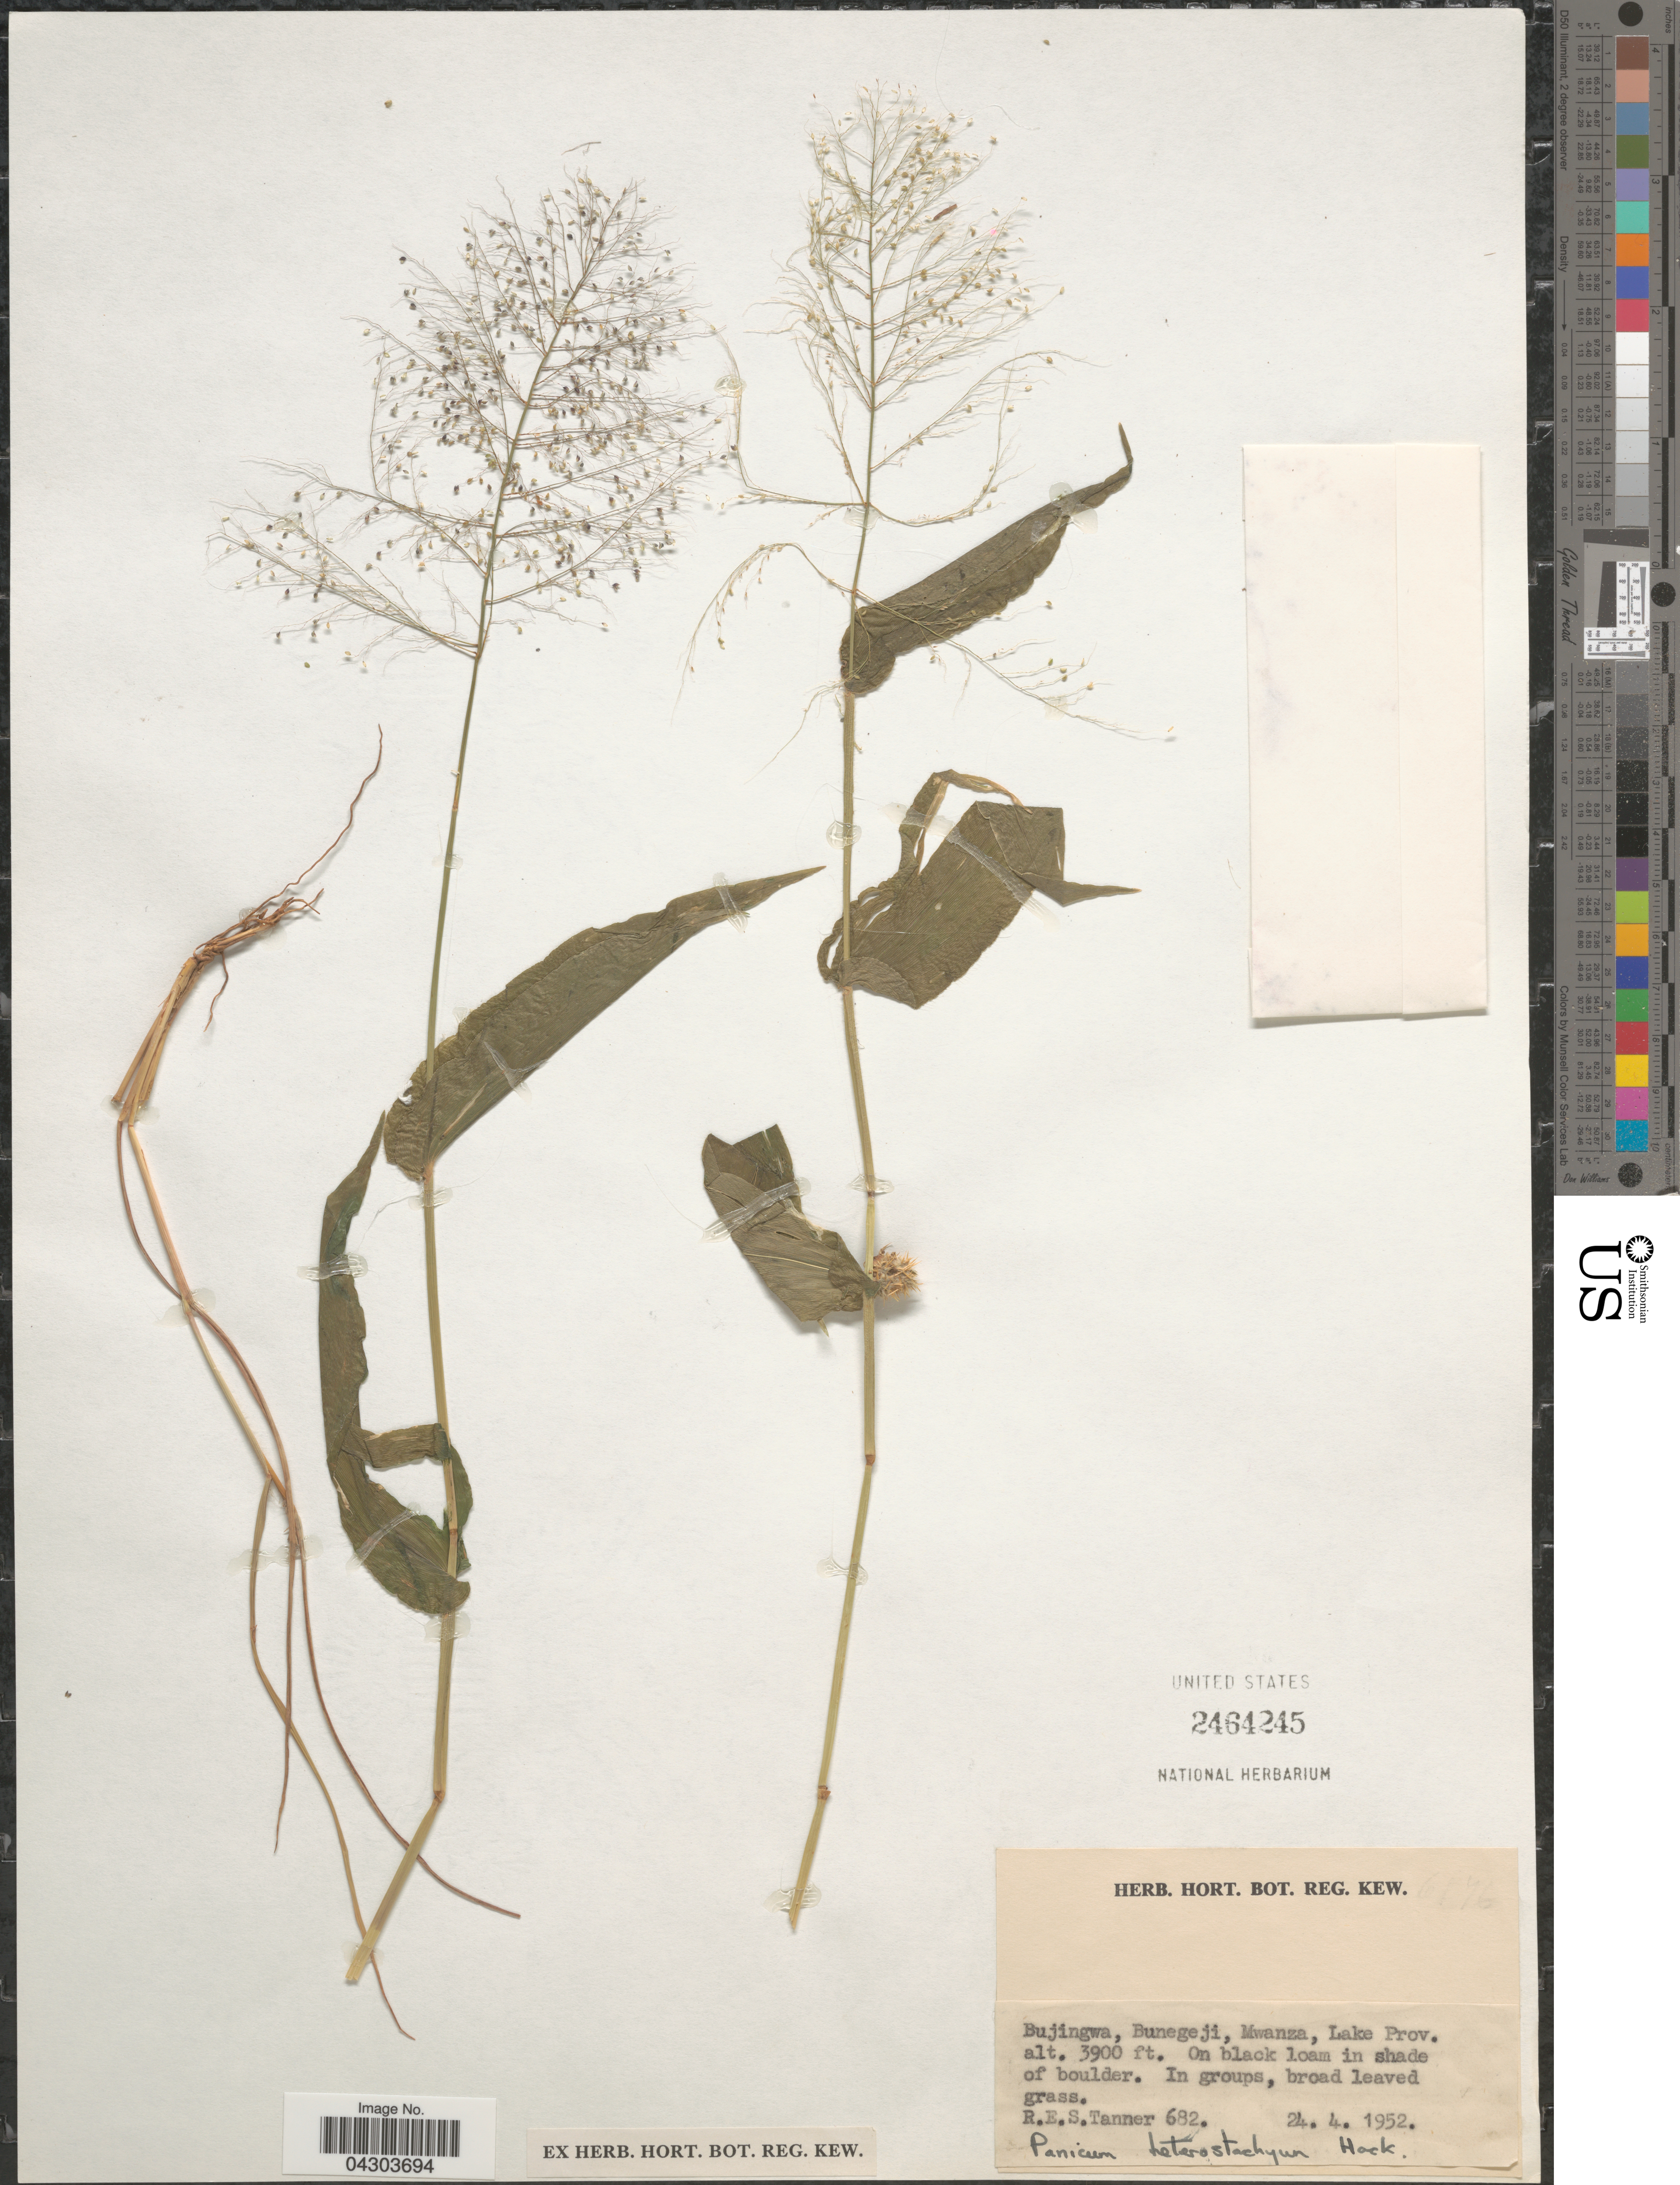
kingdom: Plantae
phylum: Tracheophyta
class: Liliopsida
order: Poales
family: Poaceae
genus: Panicum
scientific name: Panicum hirtum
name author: Lam.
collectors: R. Tanner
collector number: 682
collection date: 1952-04-24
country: Tanzania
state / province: Mwanza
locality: Bujingwa, Bunegeji, Mwanza, Lake Prov. On black loam in shade of boulder.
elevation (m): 1189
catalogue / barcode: US 2464245